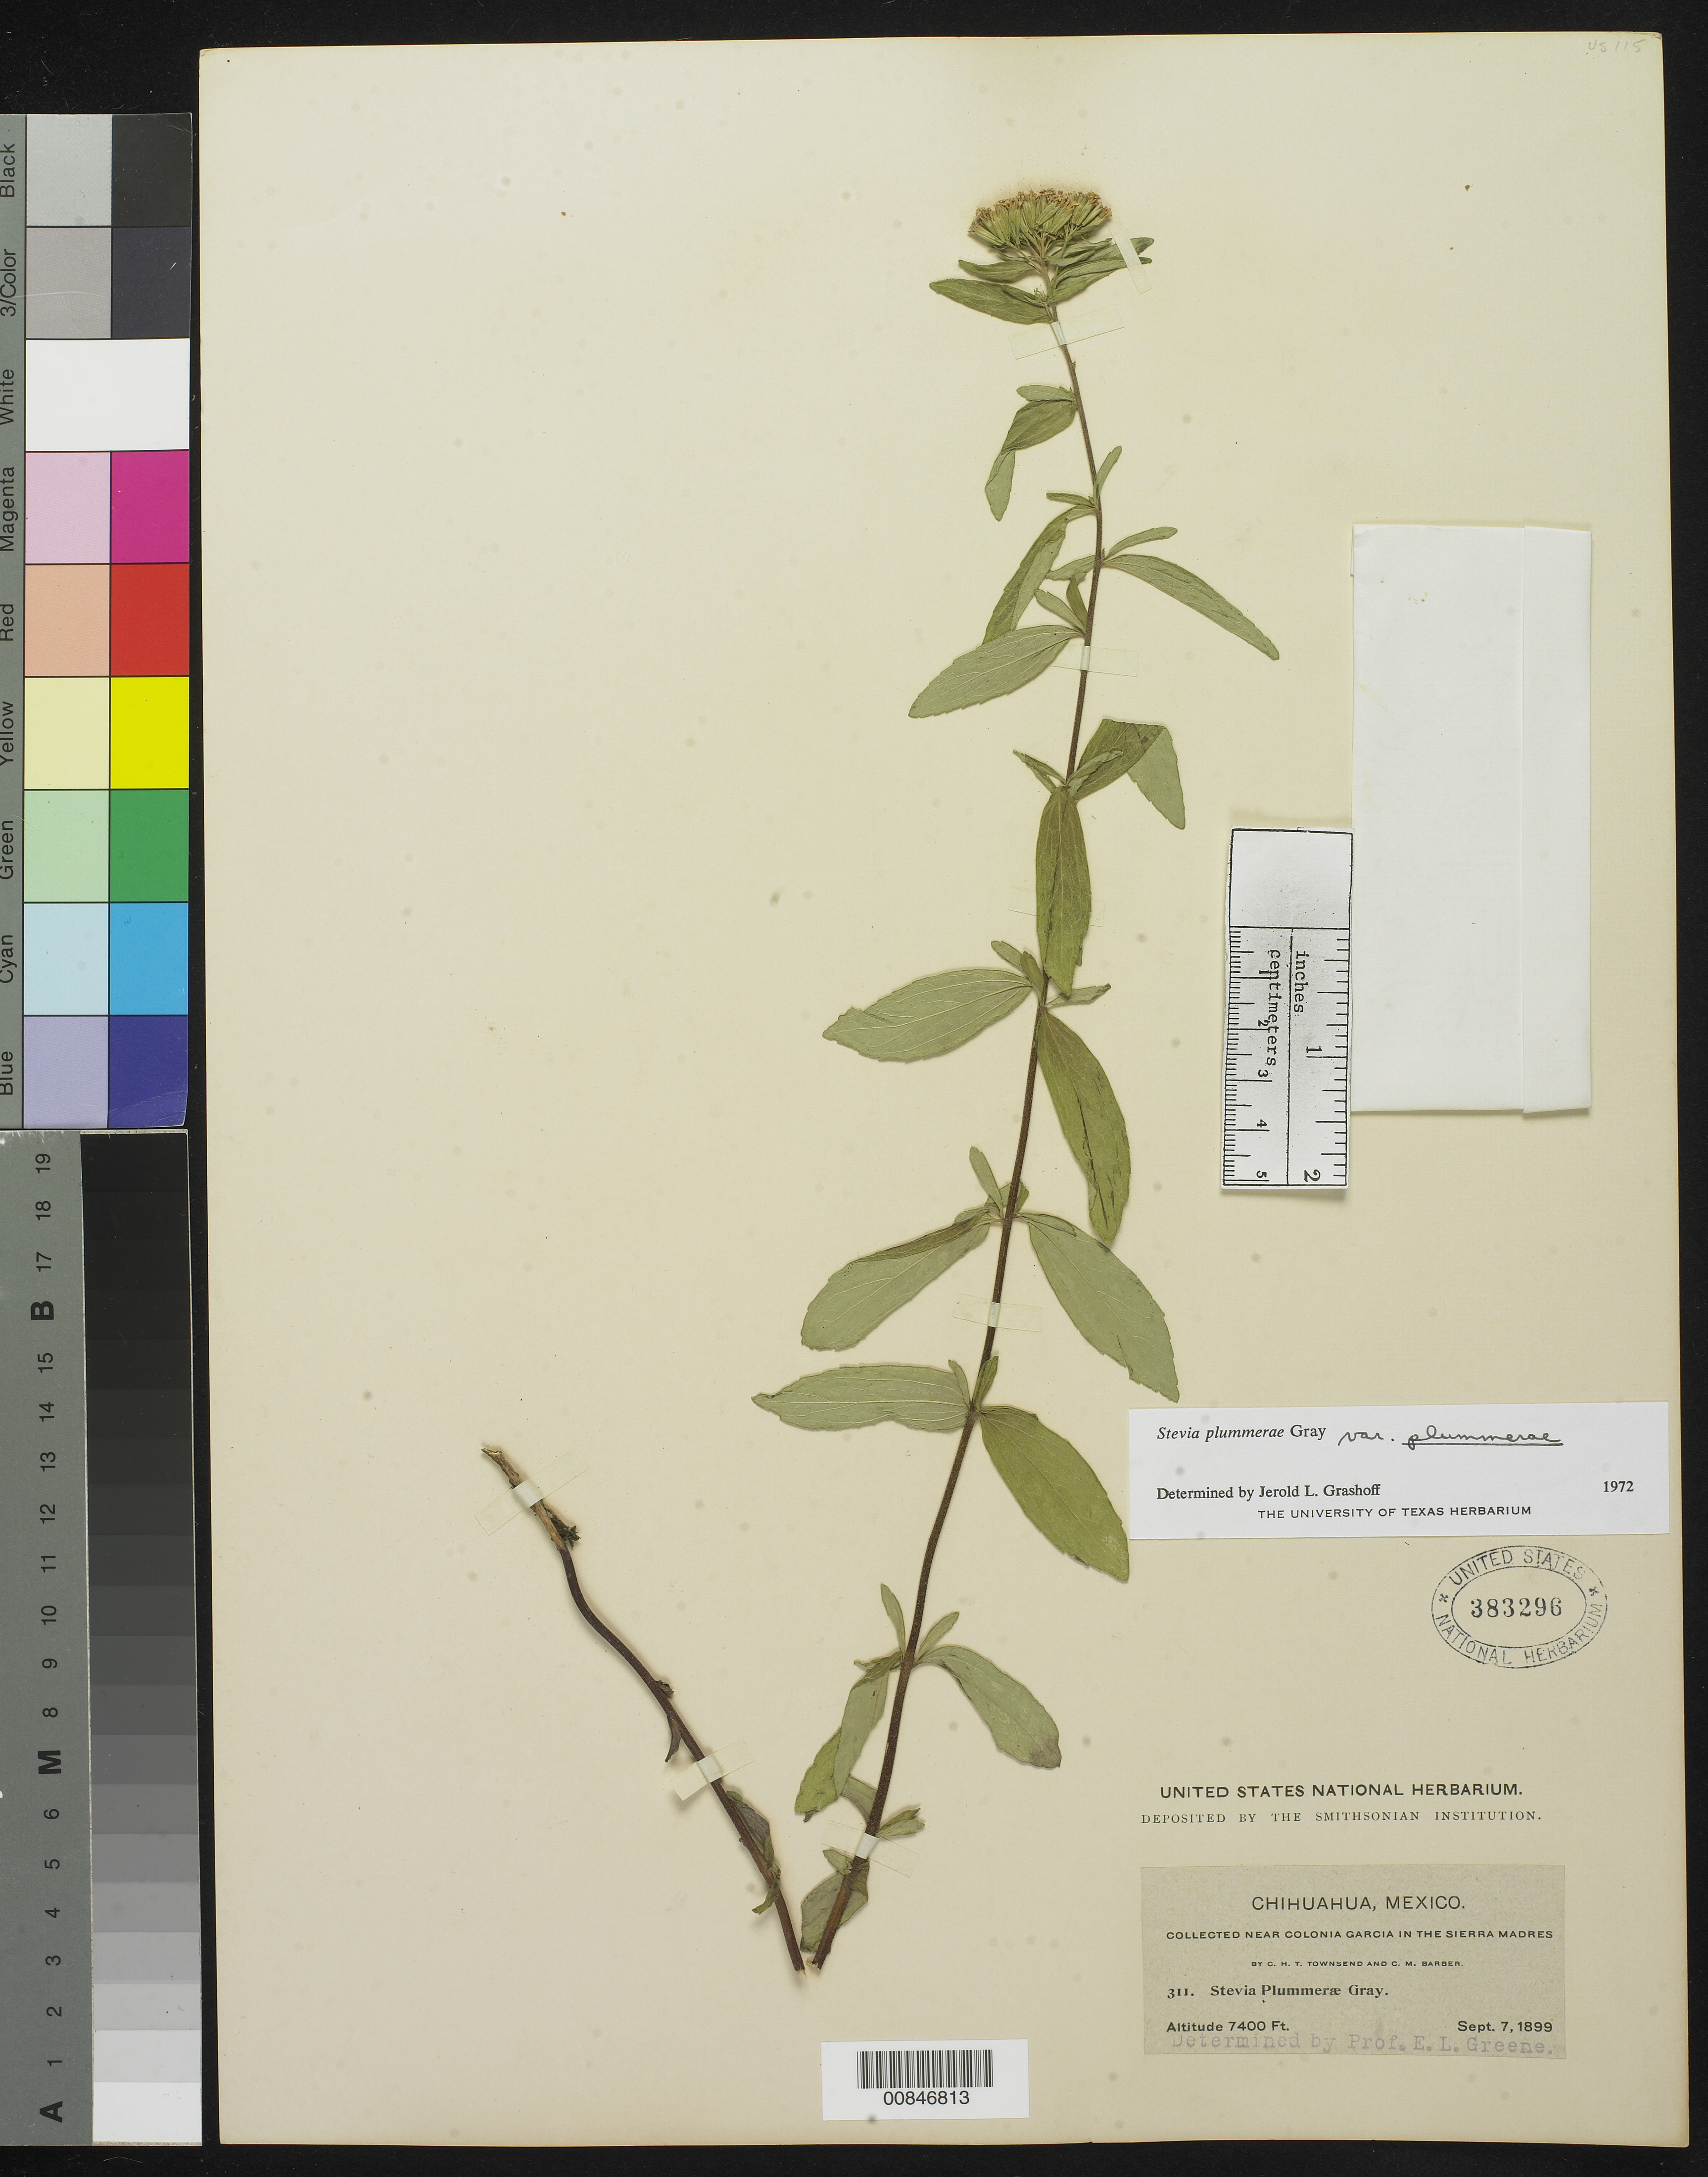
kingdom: Plantae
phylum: Tracheophyta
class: Magnoliopsida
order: Asterales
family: Asteraceae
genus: Stevia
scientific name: Stevia plummerae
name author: A. Gray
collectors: C. H. T. Townsend & C. Barber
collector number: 311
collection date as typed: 07 Sep 1899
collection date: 1899-09-07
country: Mexico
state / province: Chihuahua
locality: Near Colonia García in the Sierra Madre, Chihuahua.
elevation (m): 2256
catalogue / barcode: US 383296